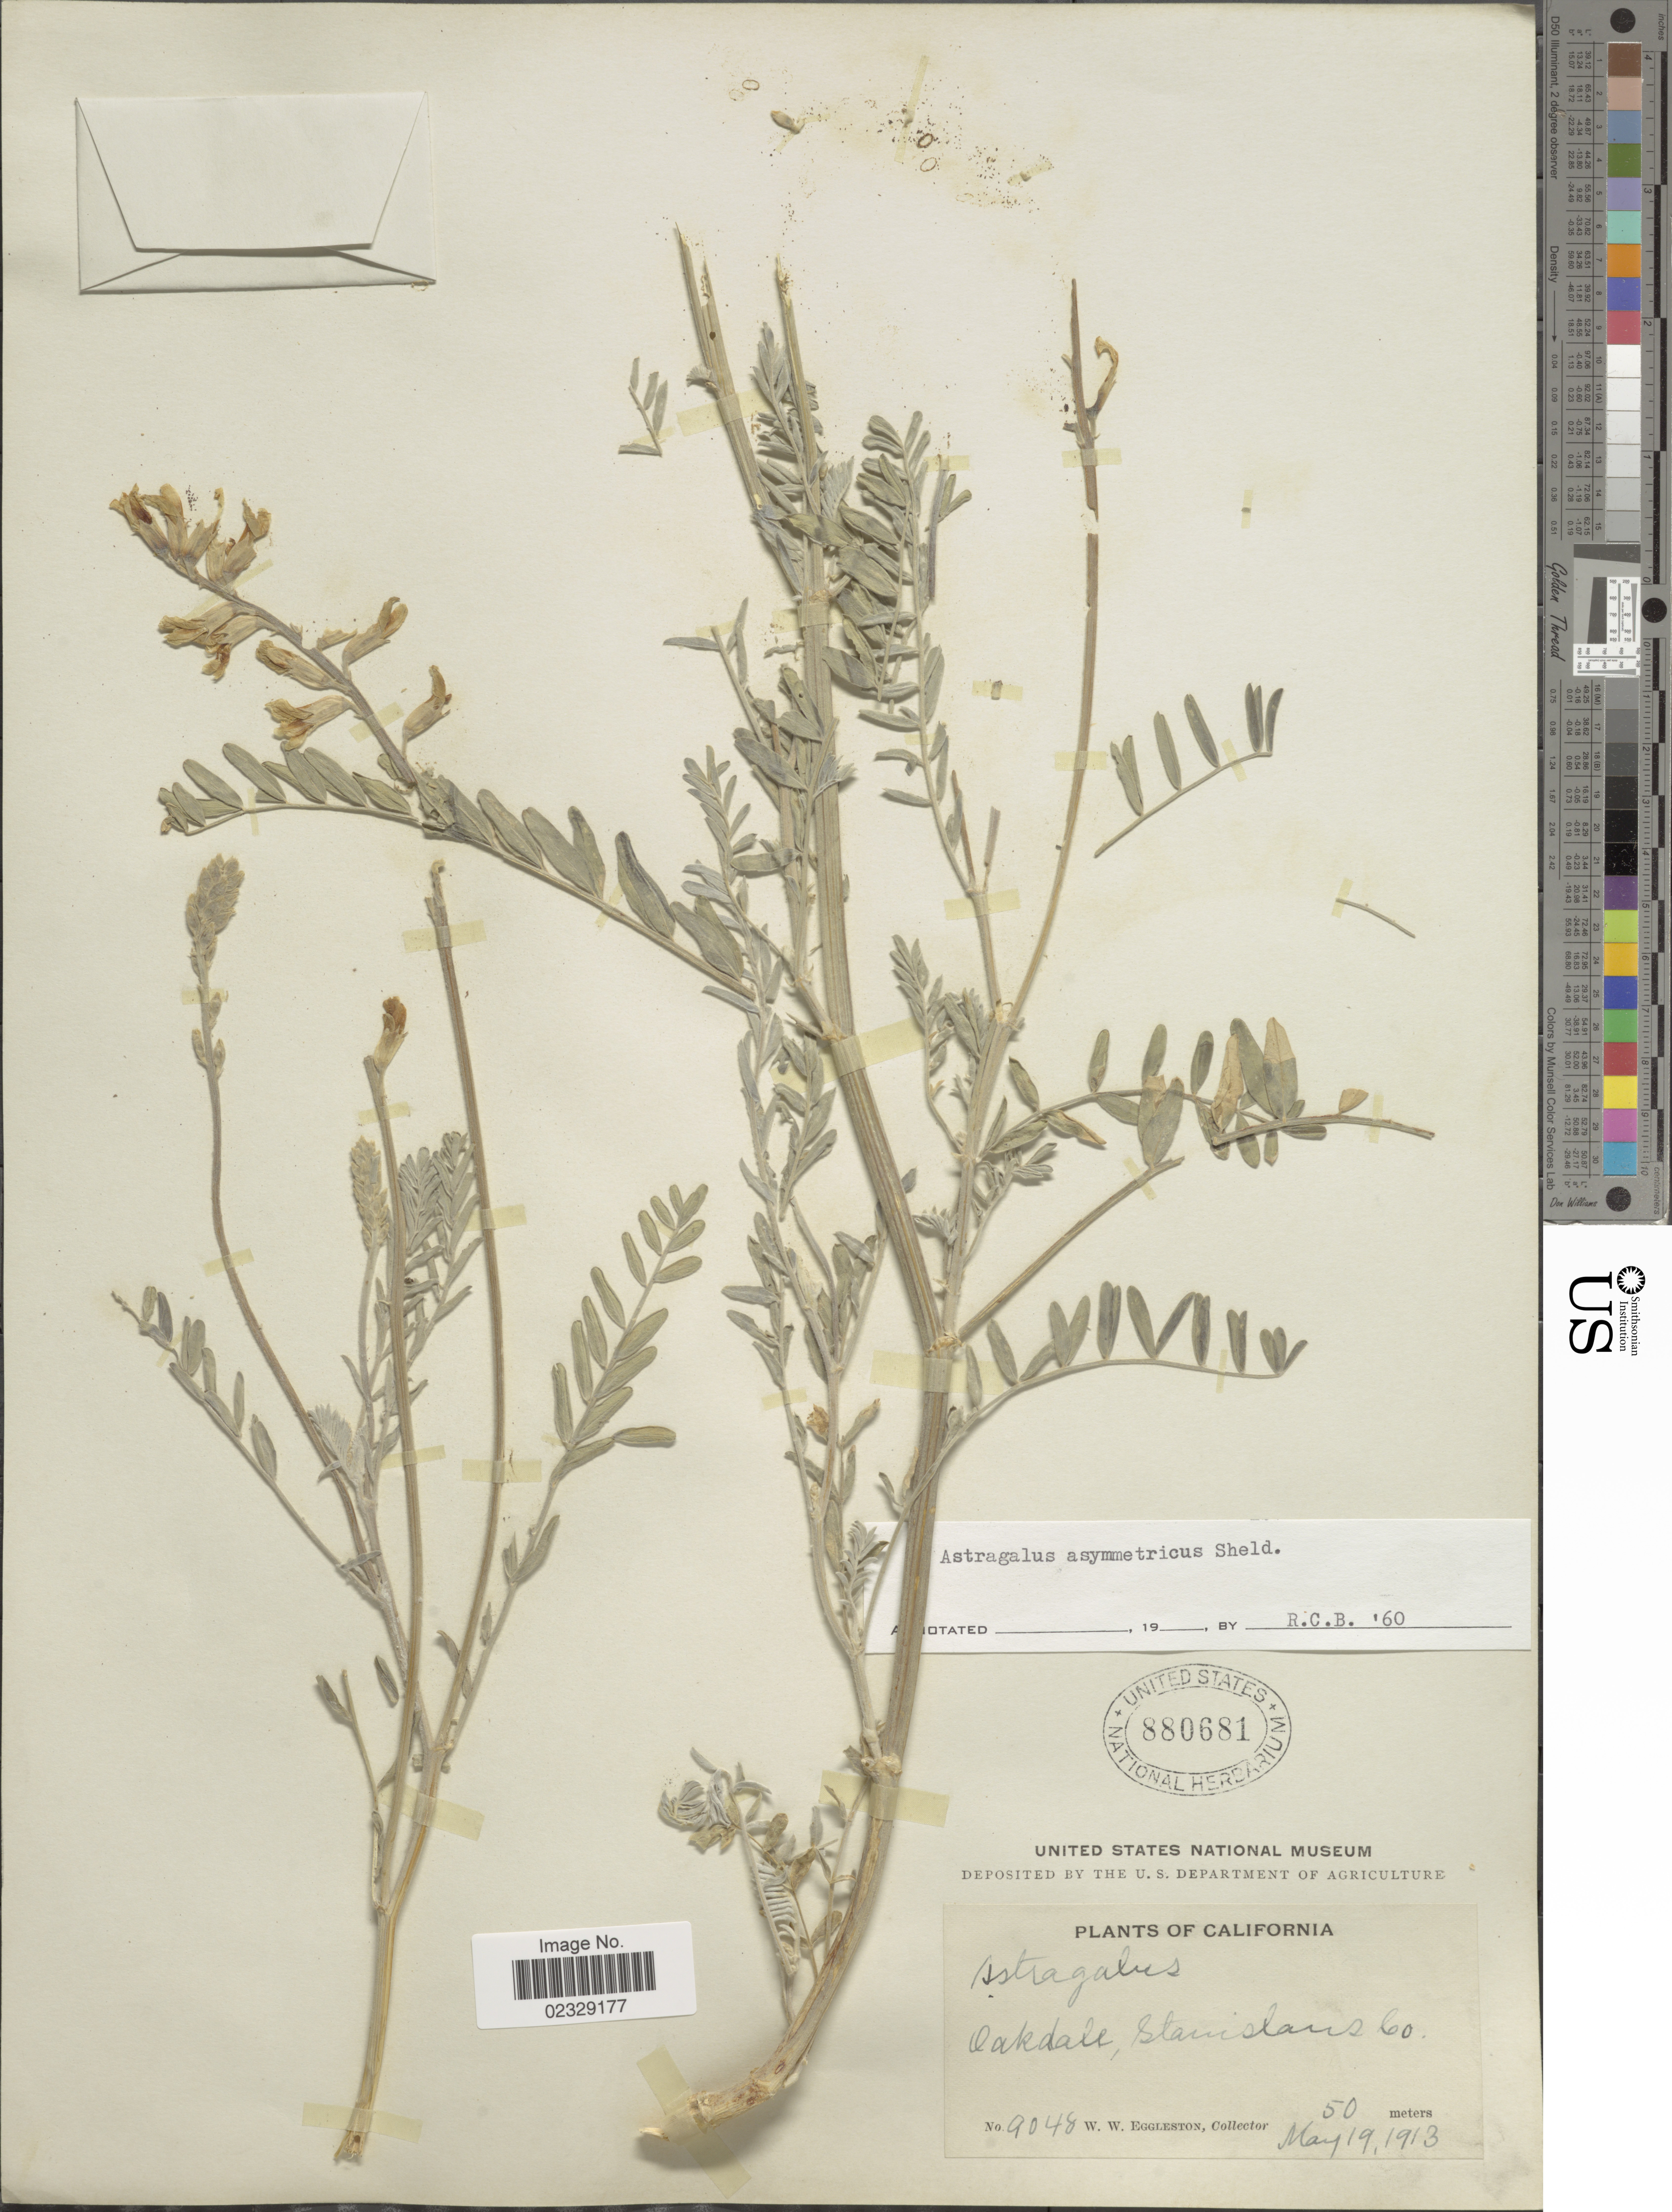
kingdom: Plantae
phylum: Tracheophyta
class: Magnoliopsida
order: Fabales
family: Fabaceae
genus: Astragalus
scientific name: Astragalus asymmetricus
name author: E. Sheld.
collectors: W. W. Eggleston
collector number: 9048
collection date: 1913-05-19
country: United States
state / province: California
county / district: Stanislaus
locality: Oakdale, Stanislaus Co.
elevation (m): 50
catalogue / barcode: US 880681